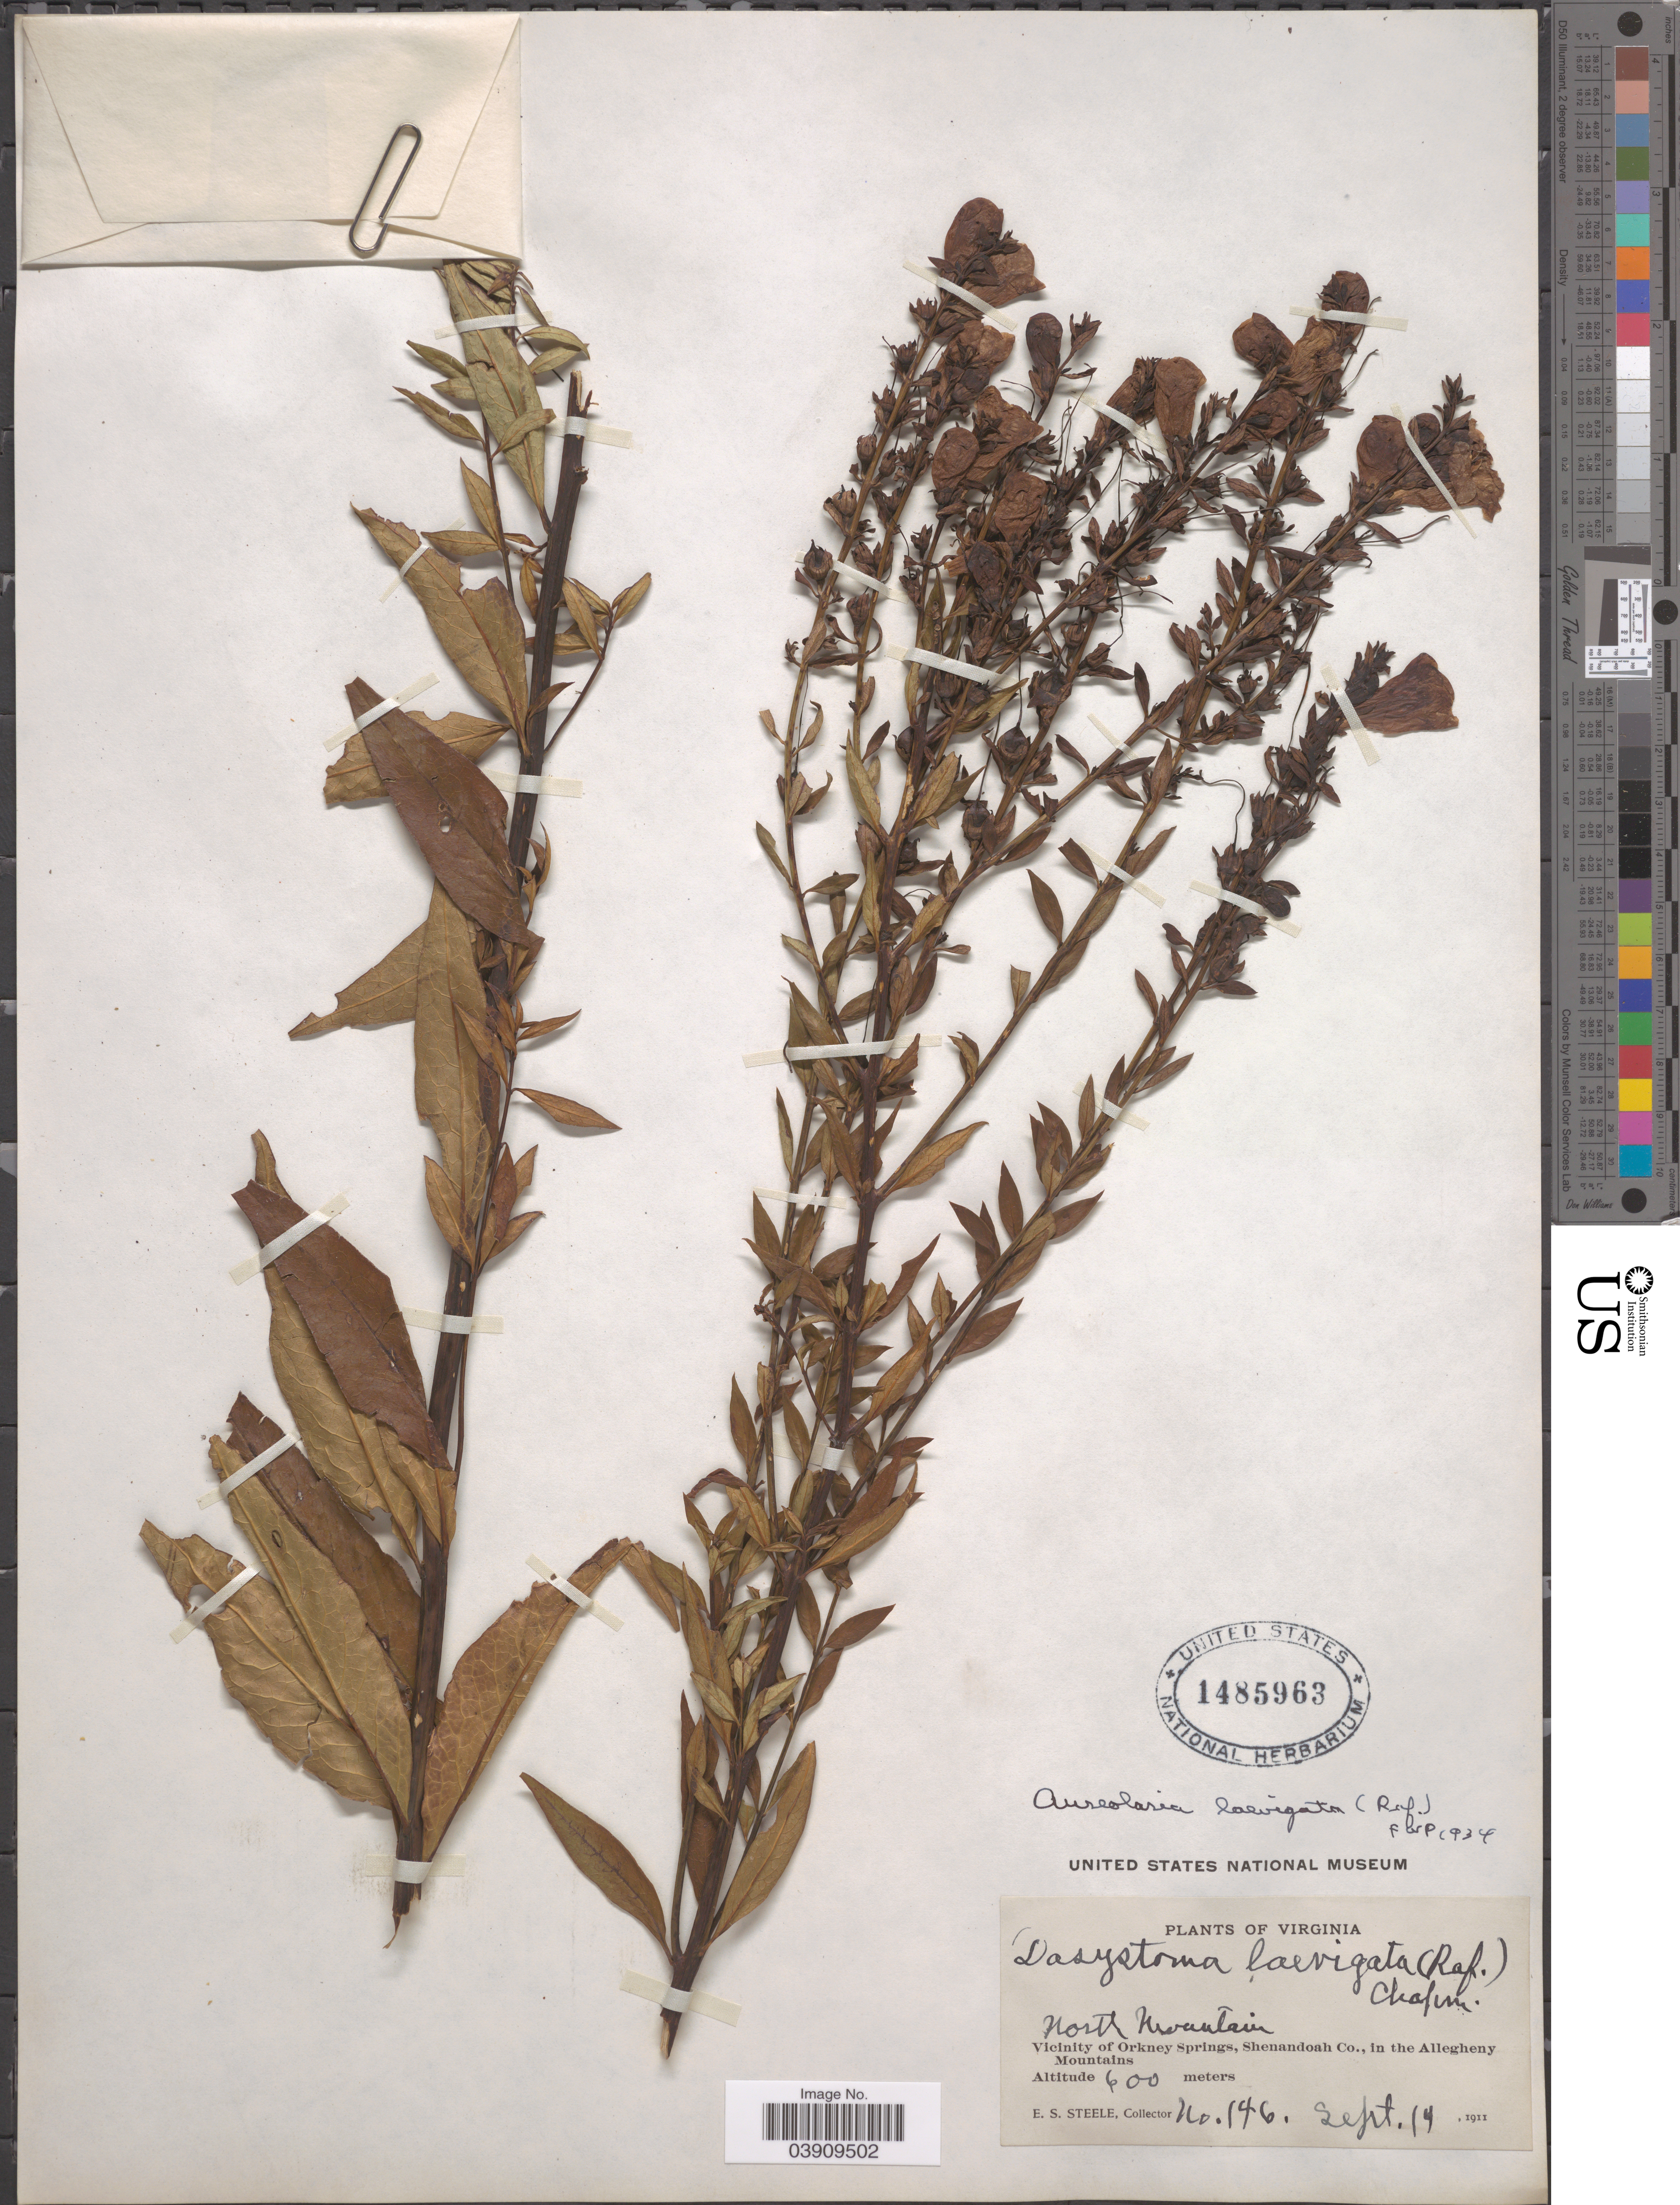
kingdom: Plantae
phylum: Tracheophyta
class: Magnoliopsida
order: Lamiales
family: Orobanchaceae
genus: Aureolaria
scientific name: Aureolaria laevigata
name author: (Raf.) Raf.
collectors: E. Steele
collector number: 146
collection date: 1911-09-14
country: United States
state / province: Virginia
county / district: Shenandoah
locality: North Mountain. Vicinity of Orkney Springs, Shenandoah Co., in the Allegheny Mountains.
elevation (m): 600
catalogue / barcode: US 1485963